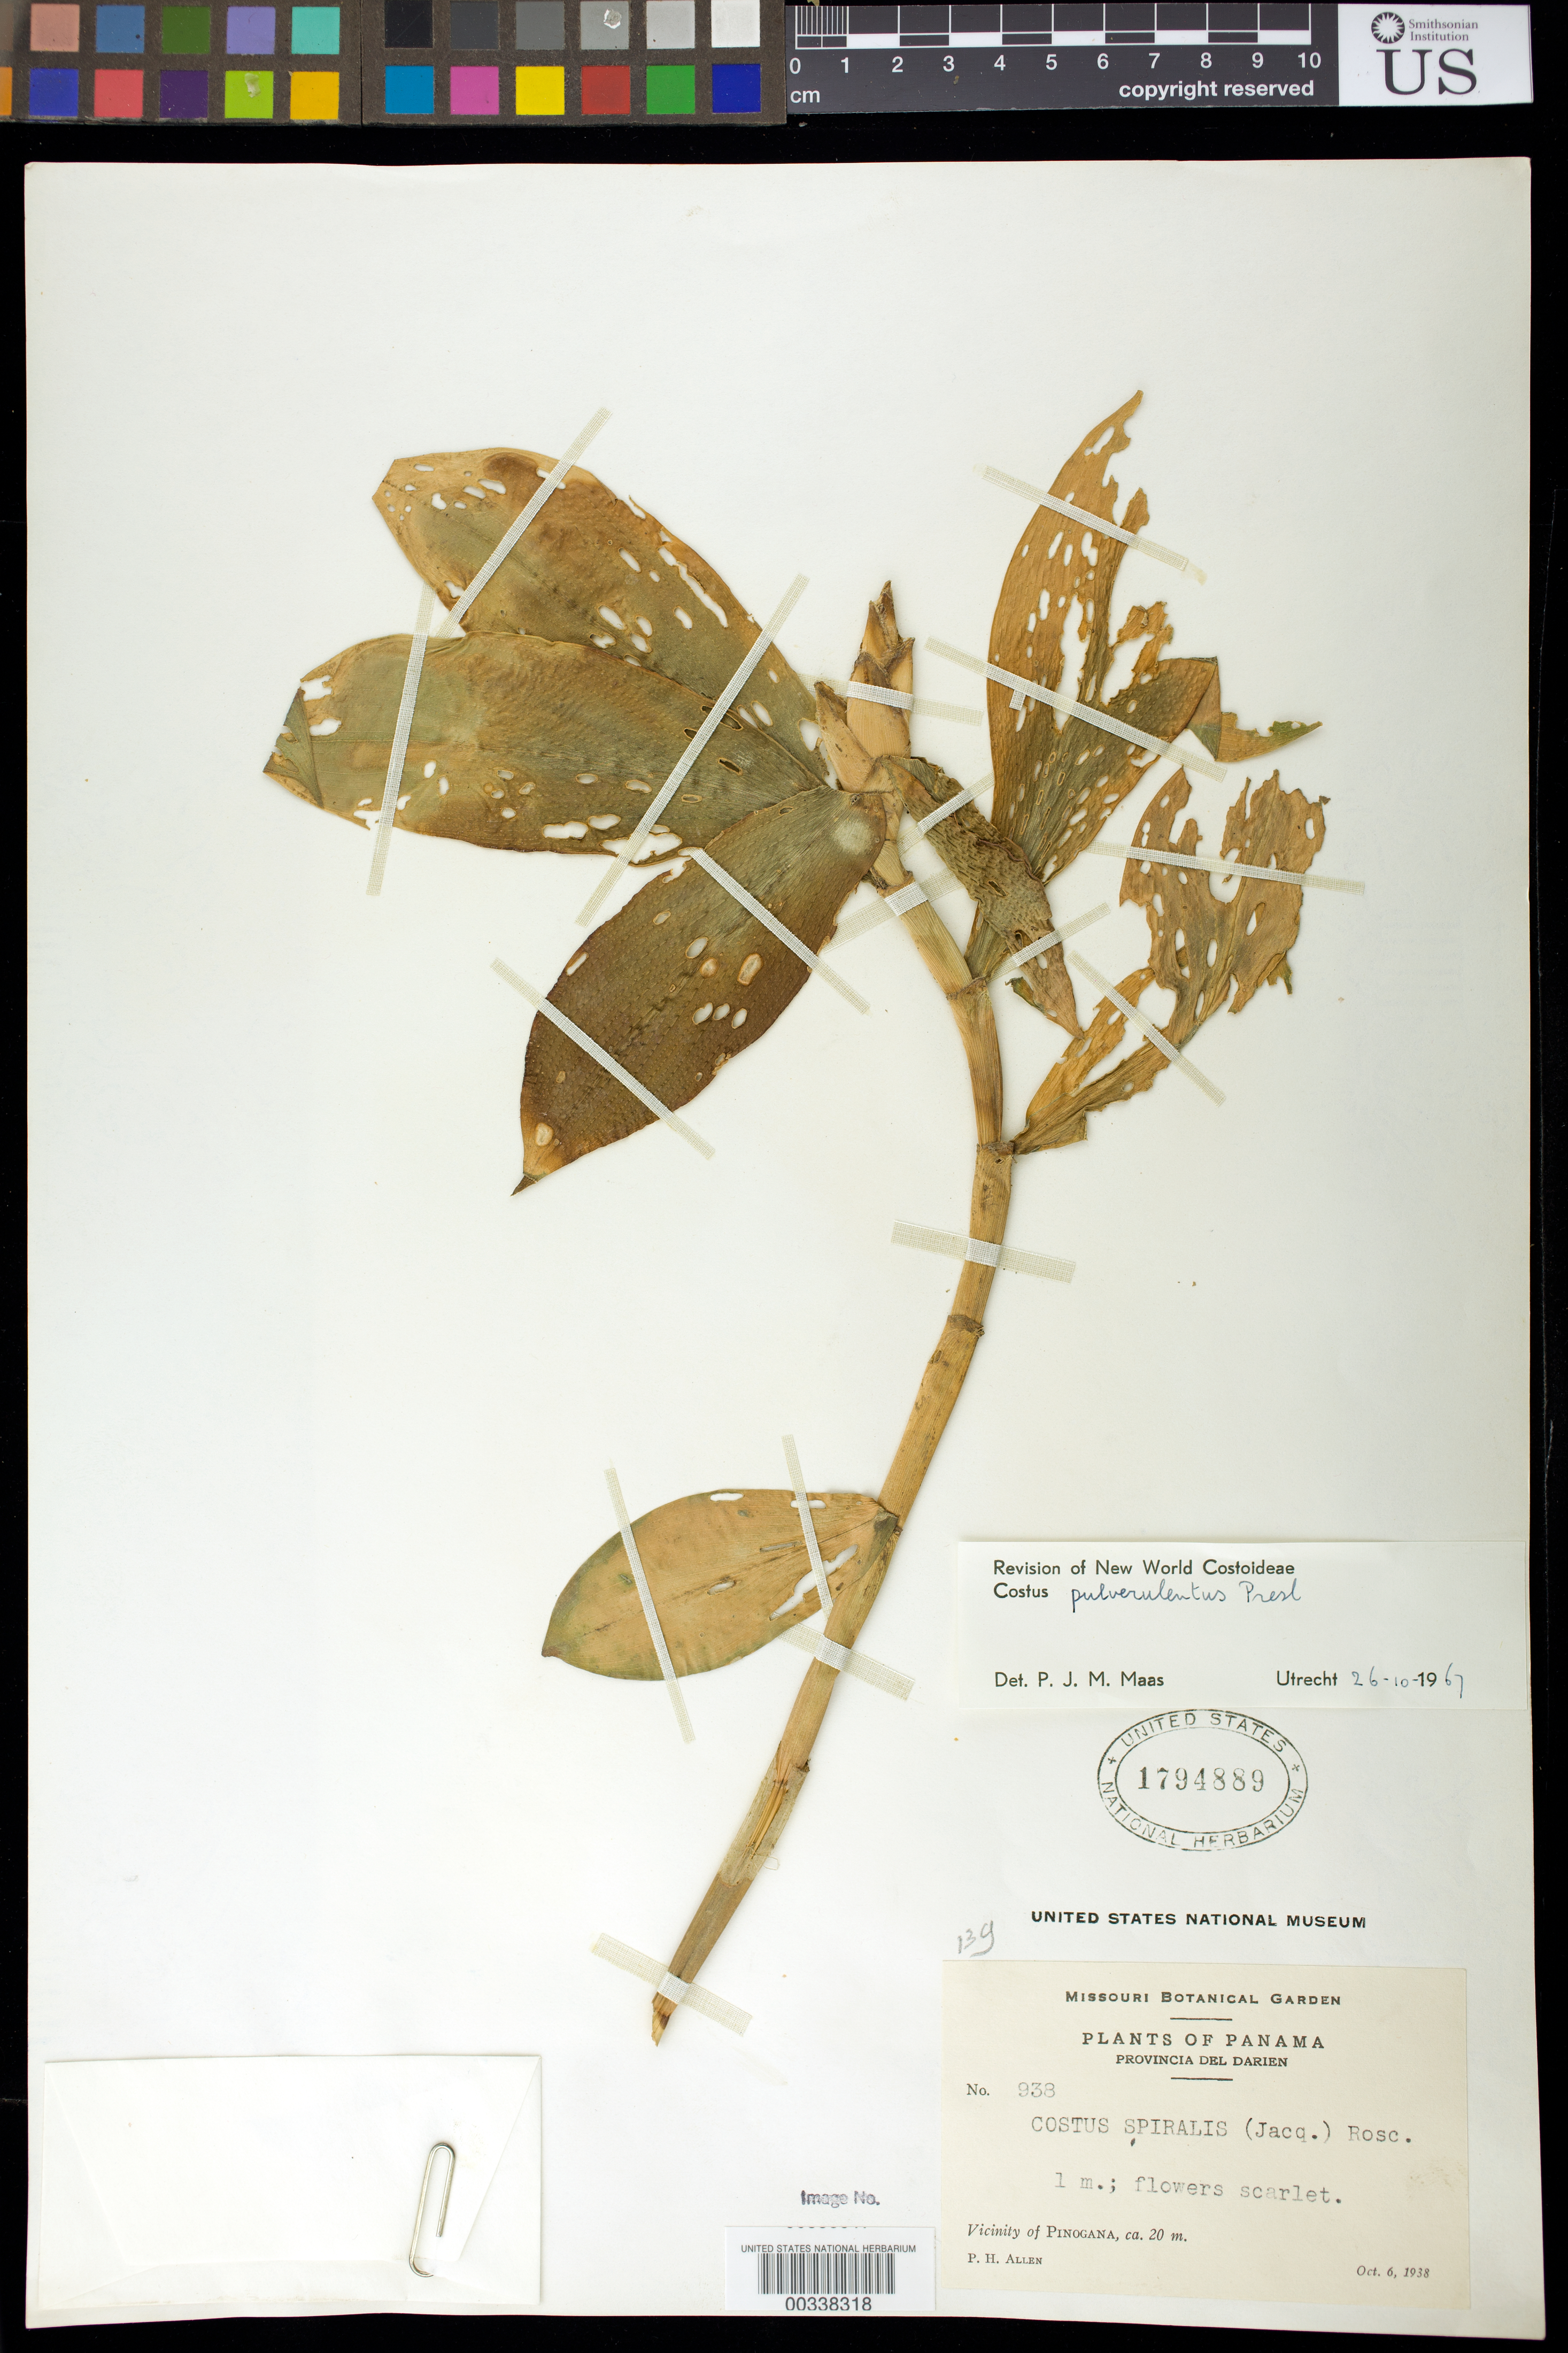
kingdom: Plantae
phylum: Tracheophyta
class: Liliopsida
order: Zingiberales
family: Costaceae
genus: Costus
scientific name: Costus pulverulentus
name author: C. Presl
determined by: Maas, Paul J. M.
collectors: P. H. Allen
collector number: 938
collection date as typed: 06 Oct 1938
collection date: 1938-10-06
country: Panama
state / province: Darién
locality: Vicinity of Pinogana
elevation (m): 20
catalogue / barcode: US 1794889